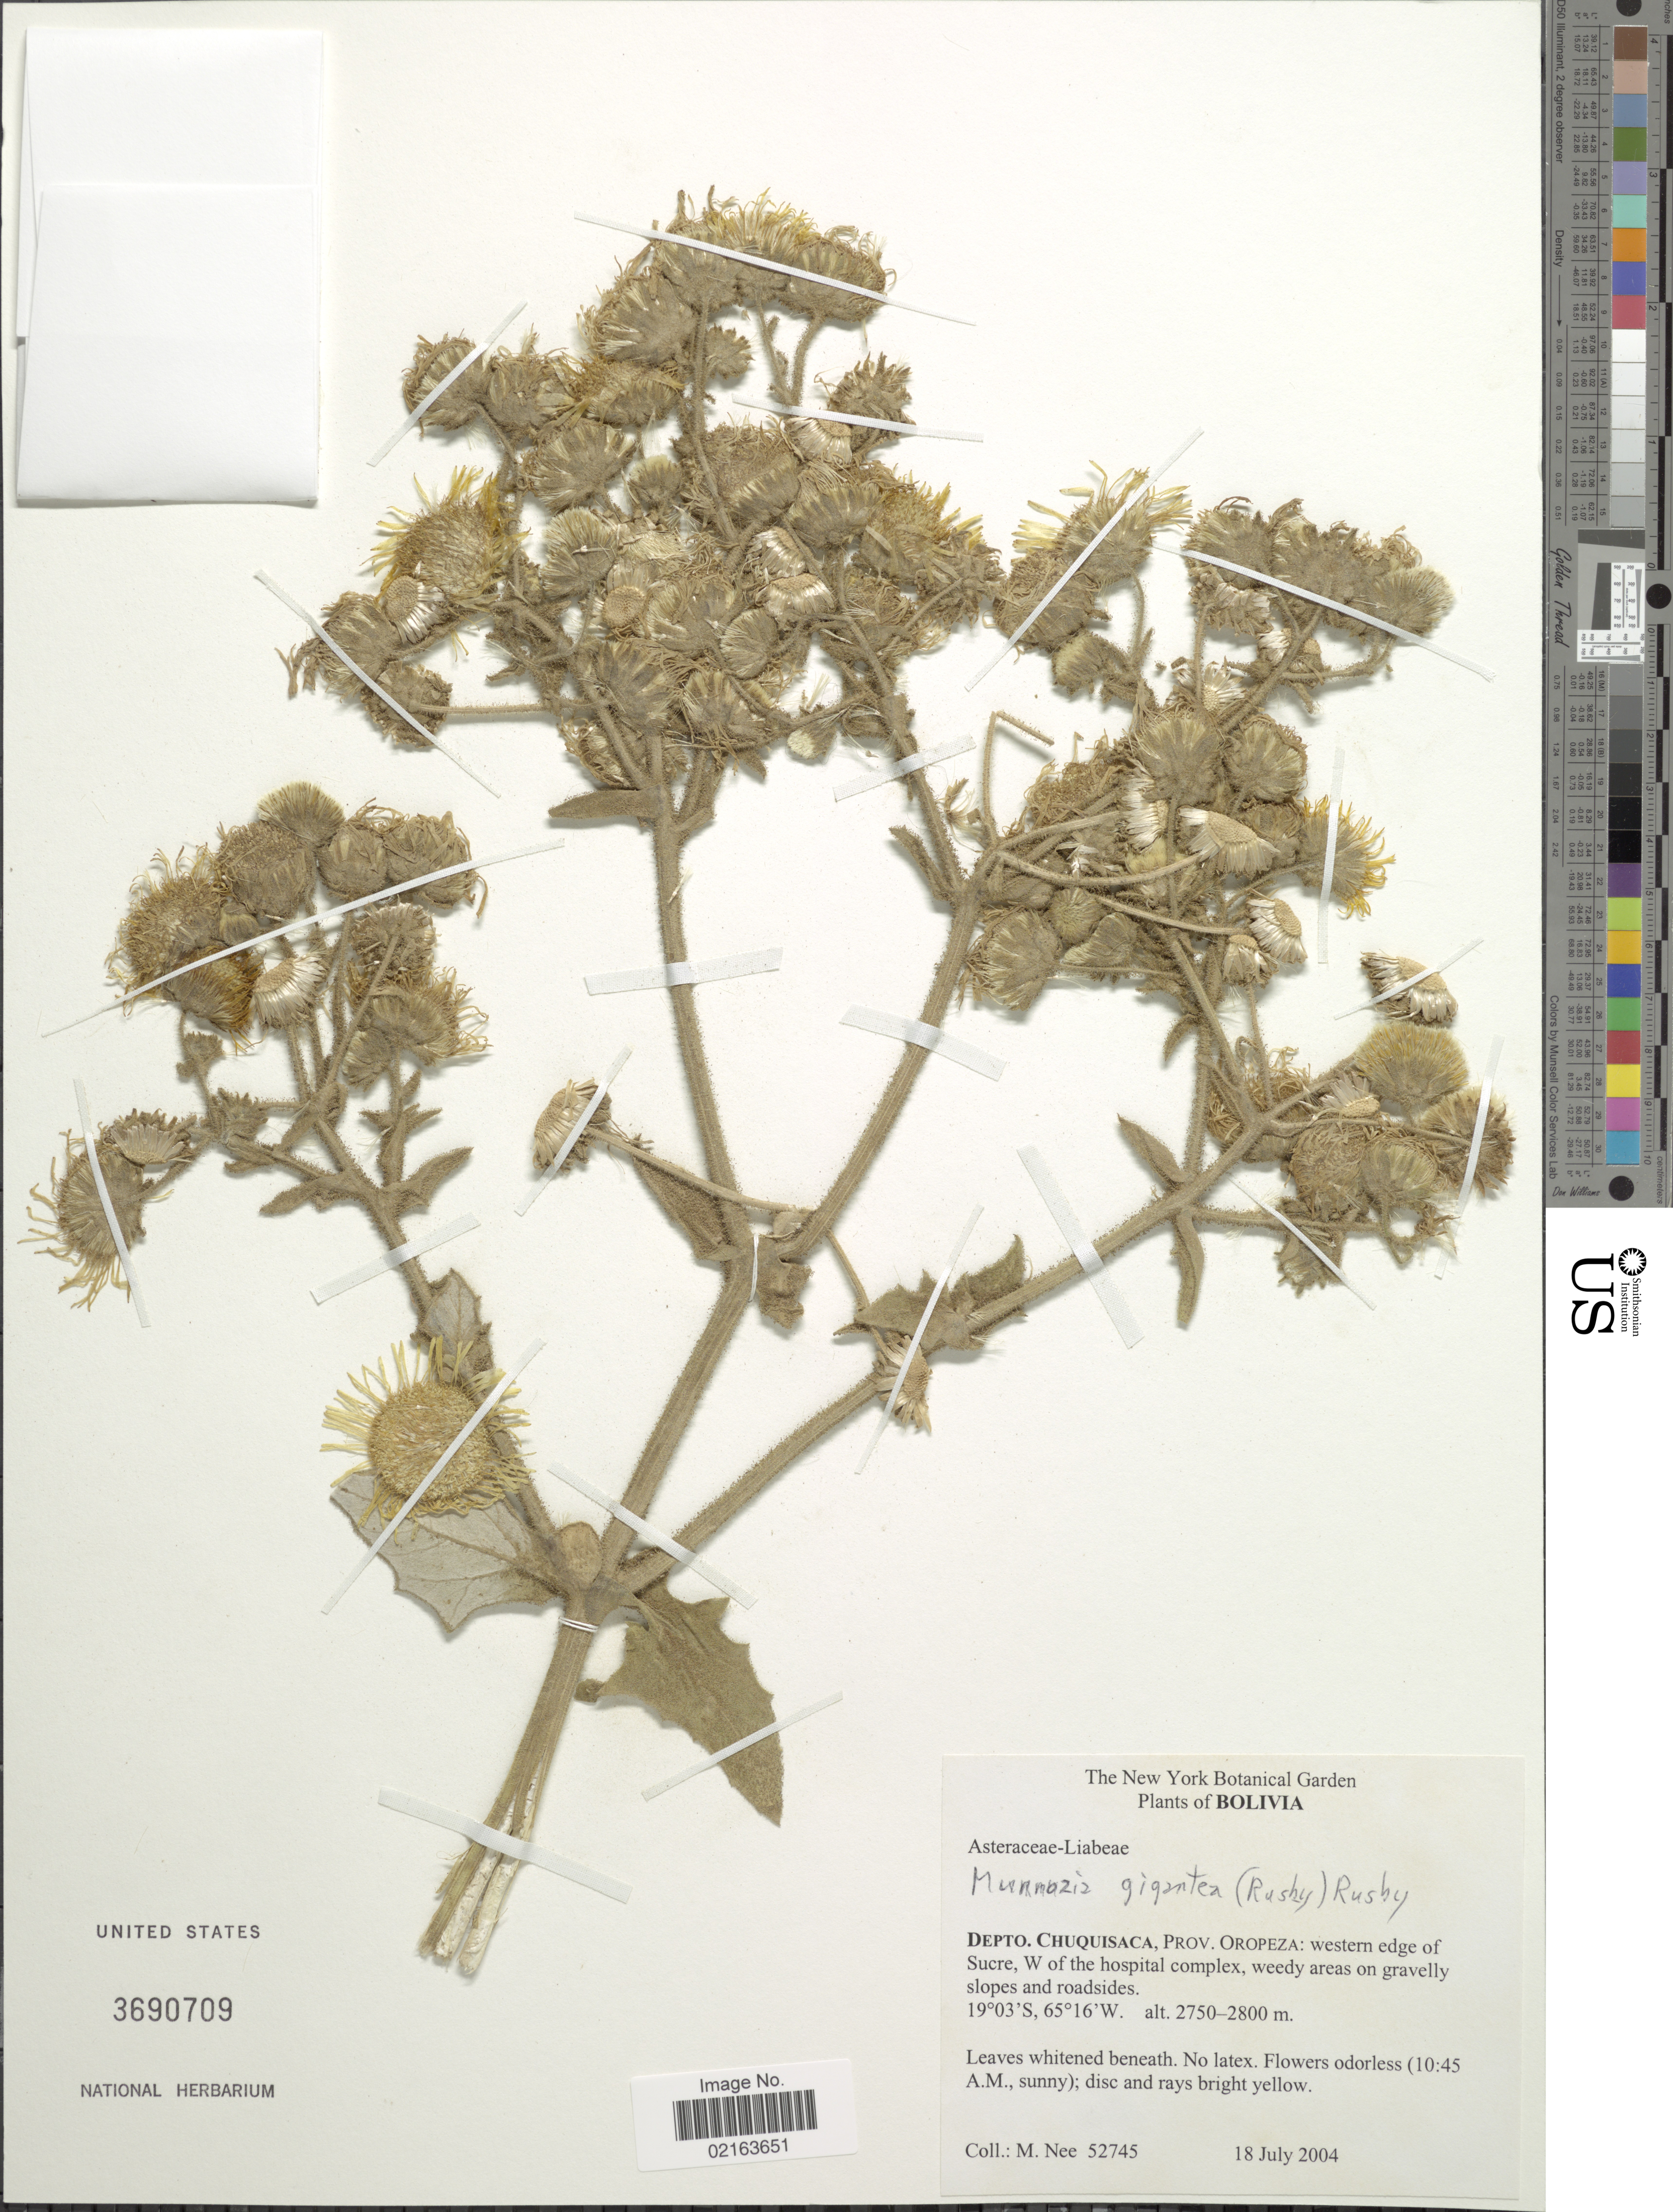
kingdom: Plantae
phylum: Tracheophyta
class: Magnoliopsida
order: Asterales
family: Asteraceae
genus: Munnozia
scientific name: Munnozia gigantea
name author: (Rusby) Rusby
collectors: M. Nee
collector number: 52745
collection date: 2004-07-18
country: Bolivia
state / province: Chuquisaca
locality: Depto. Chuquisaca, Prov. Oropeza: western edge of Sucre, W of the hospital complex, weedy areas on gravelly slopes and roadsides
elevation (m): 2750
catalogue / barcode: US 3690709